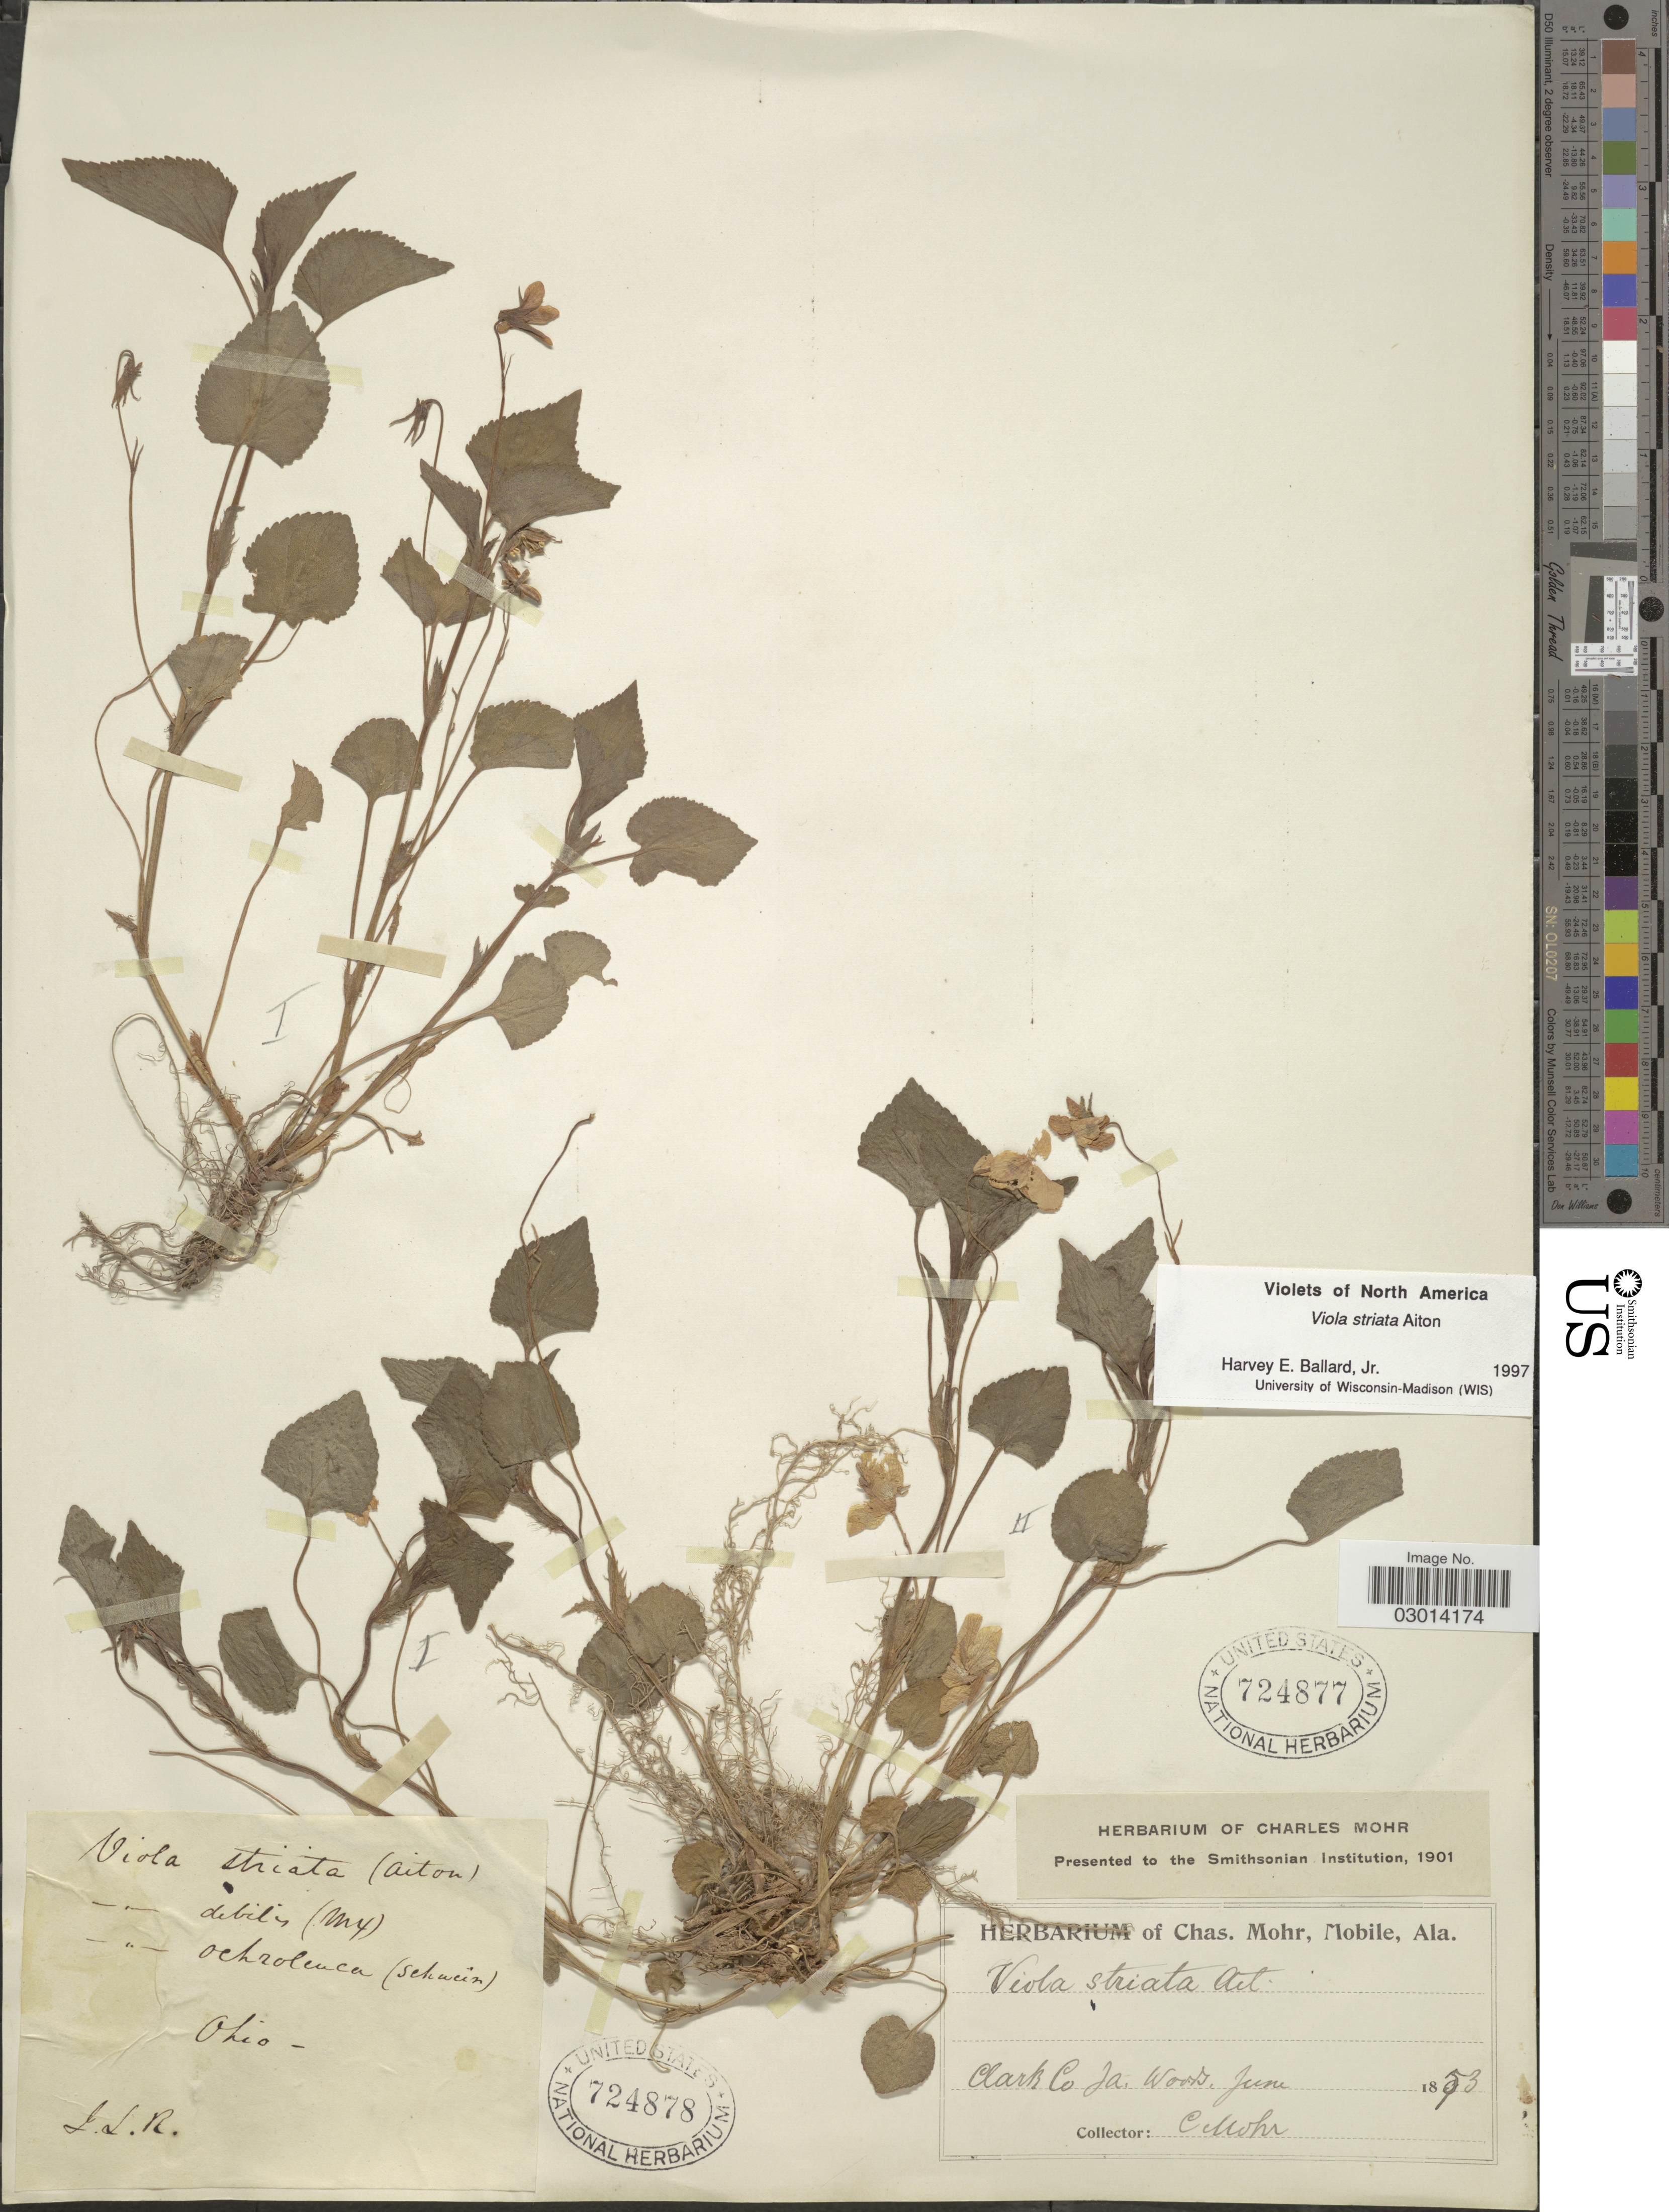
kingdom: Plantae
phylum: Tracheophyta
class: Magnoliopsida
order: Malpighiales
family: Violaceae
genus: Viola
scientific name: Viola rostrata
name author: Pursh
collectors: Mohr, C. T. (herbarium)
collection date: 1853-06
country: United States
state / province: Iowa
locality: Clark Co. Ia.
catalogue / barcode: US 724878-2